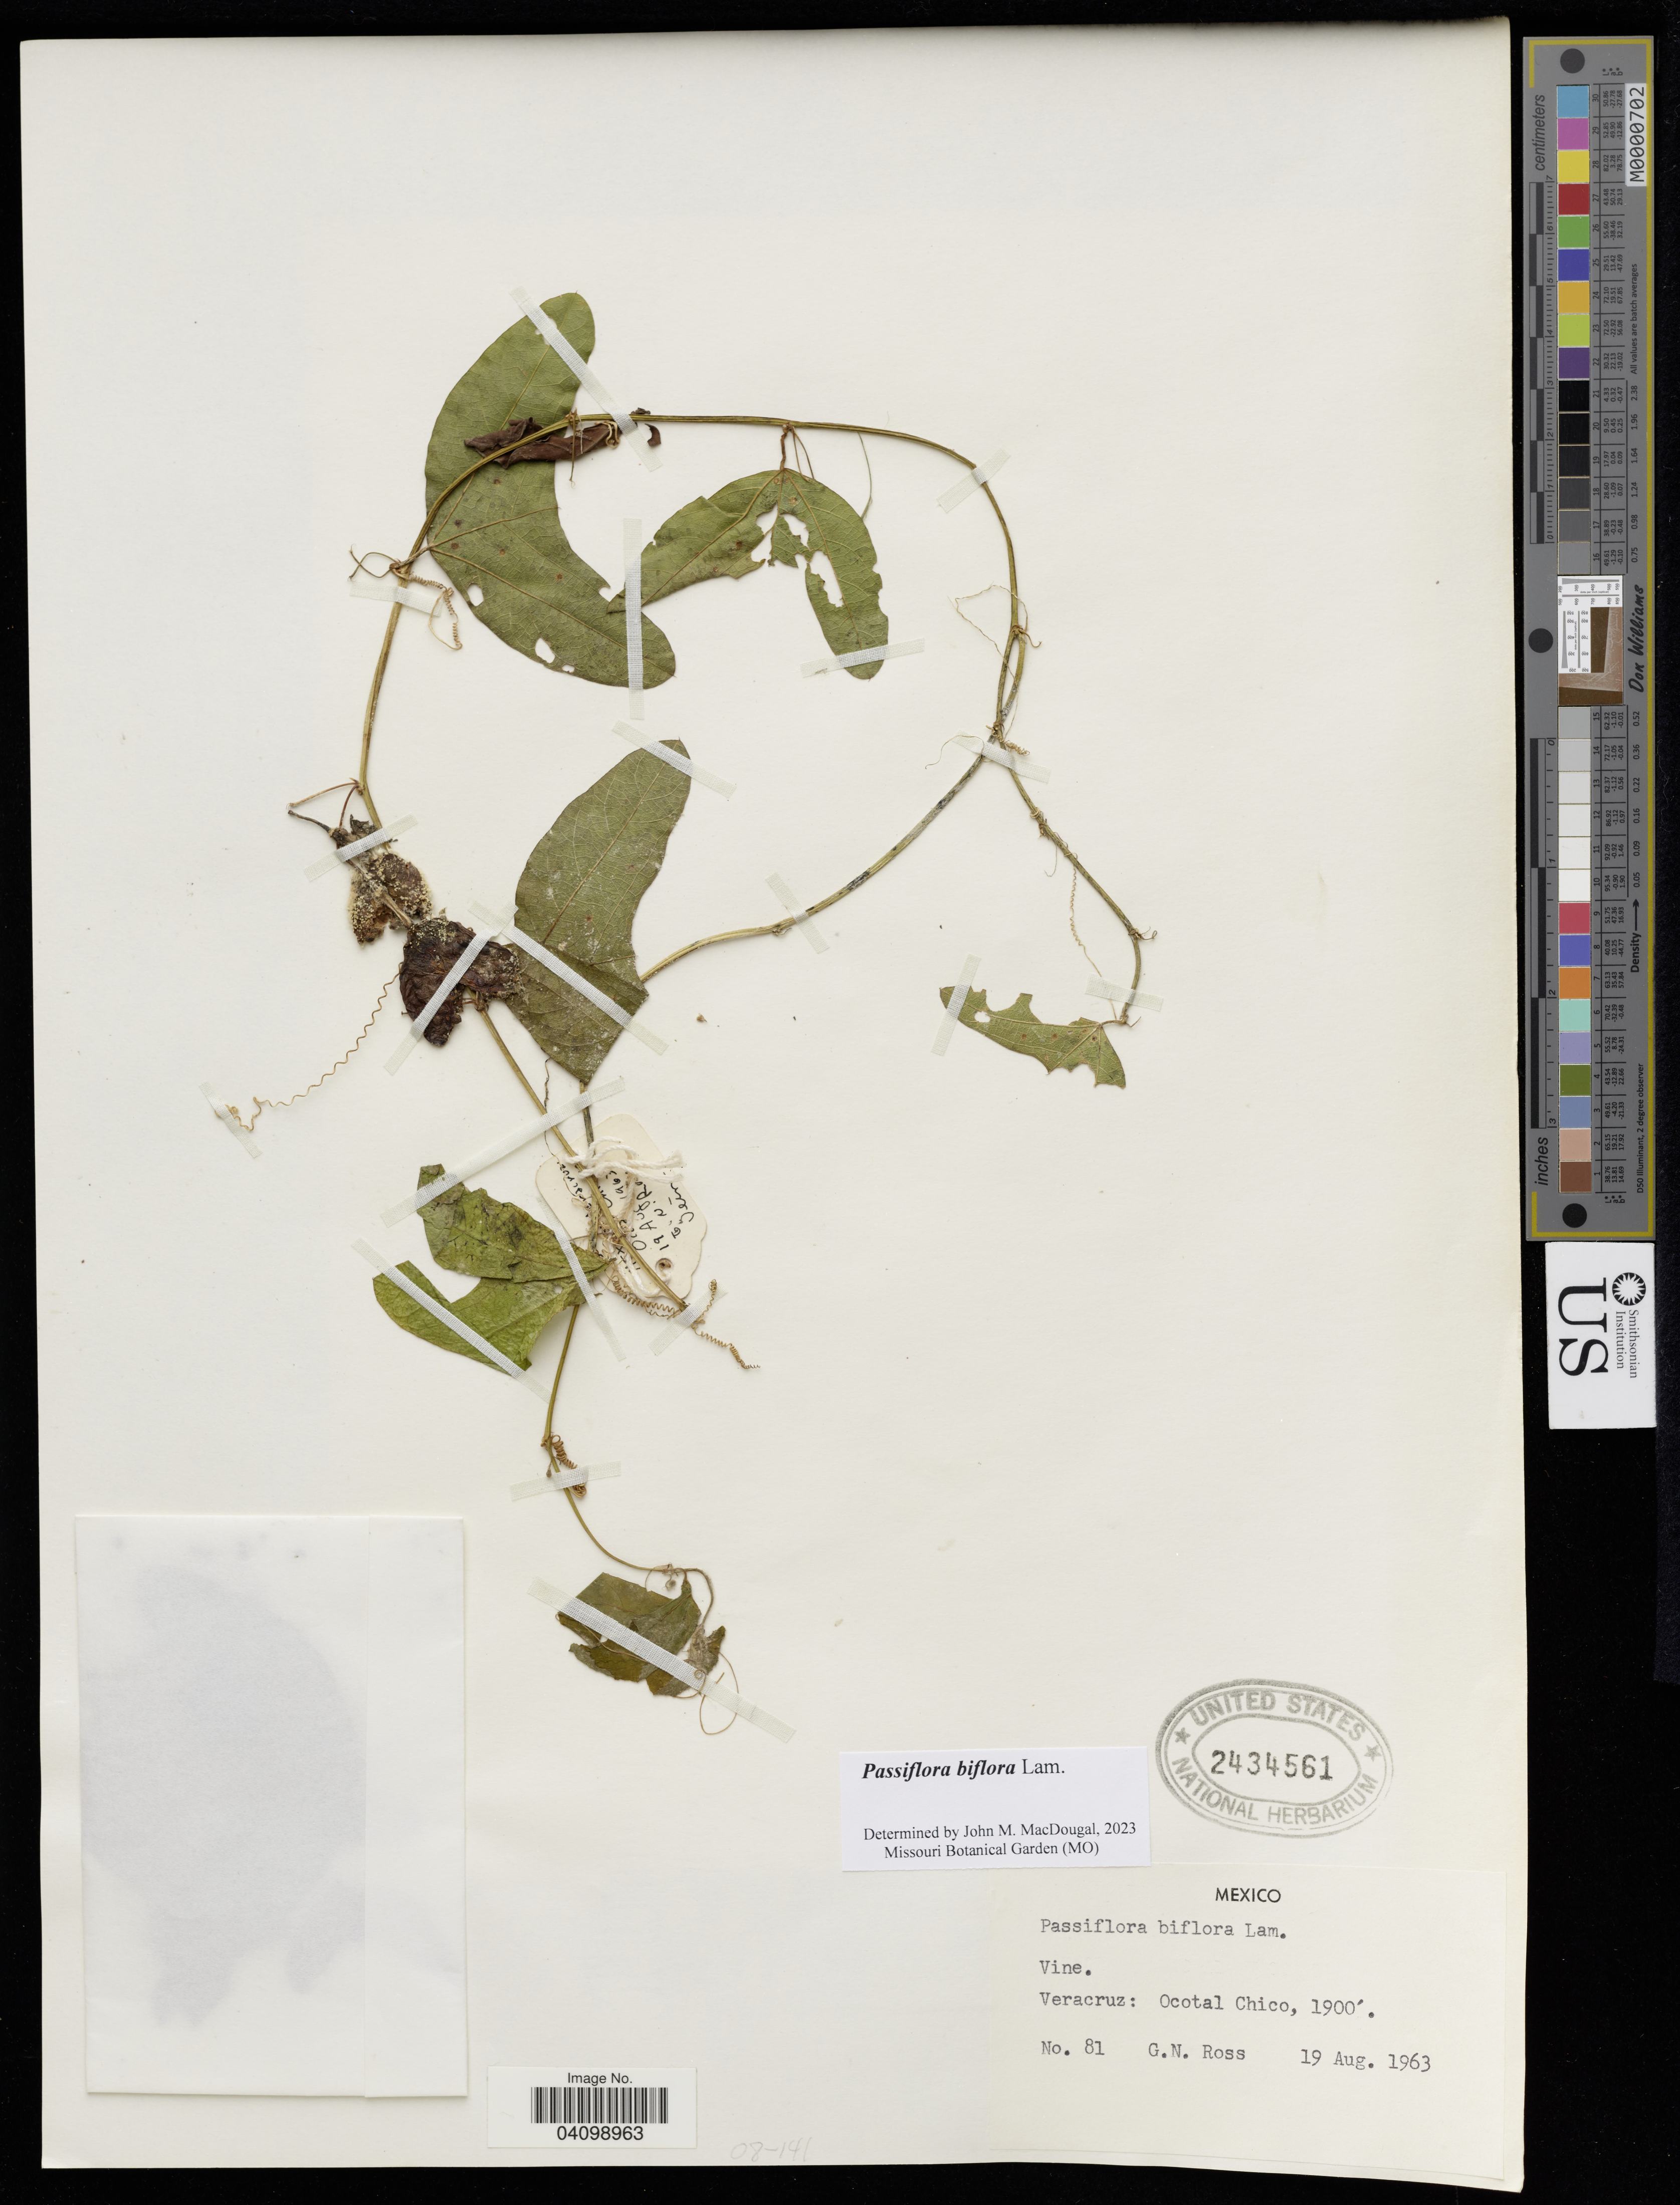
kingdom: Plantae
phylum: Tracheophyta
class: Magnoliopsida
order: Malpighiales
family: Passifloraceae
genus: Passiflora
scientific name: Passiflora biflora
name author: Lam.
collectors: G. N. Ross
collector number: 81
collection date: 1963-08-19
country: Mexico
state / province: Veracruz Llave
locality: Ocotal Chico.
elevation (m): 579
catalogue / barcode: US 2434561